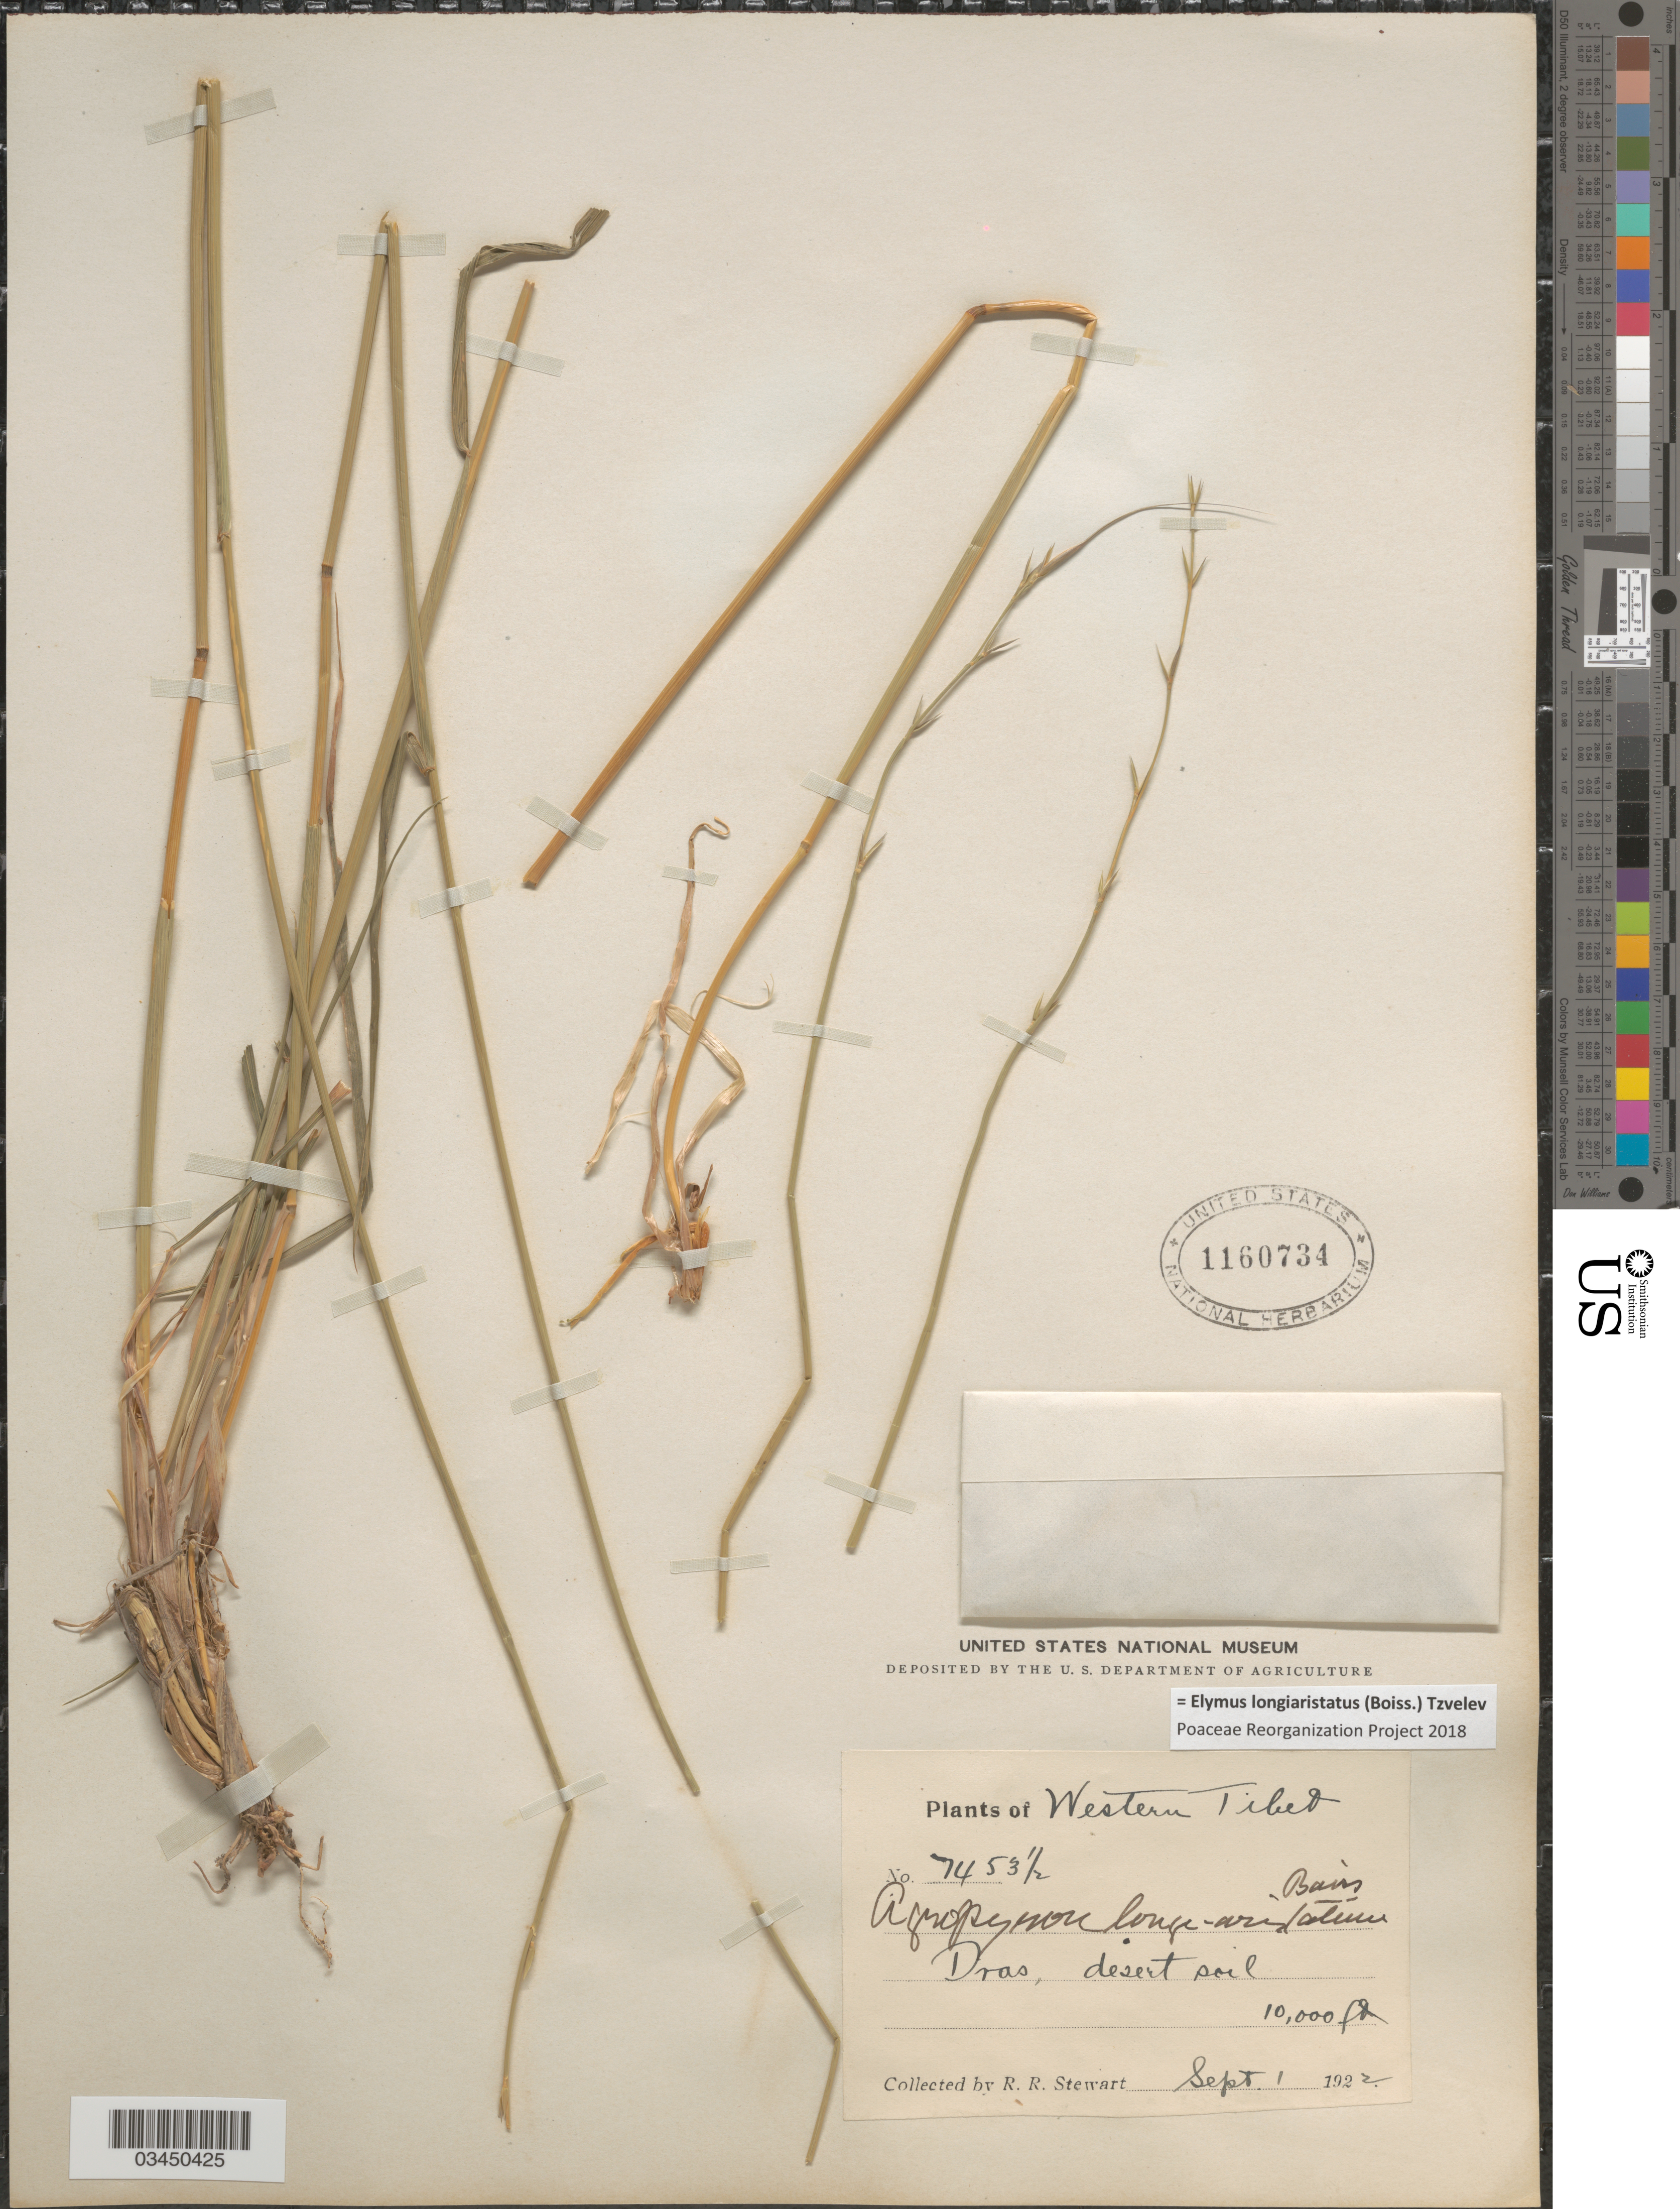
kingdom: Plantae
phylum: Tracheophyta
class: Liliopsida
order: Poales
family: Poaceae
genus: Elymus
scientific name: Elymus longiaristatus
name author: (Boiss.) Tzvelev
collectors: R. Stewart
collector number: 7453½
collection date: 1922-09-01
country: China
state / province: Xizang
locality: Western Tibet. Dras, desert soil.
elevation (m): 3048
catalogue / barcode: US 1160734